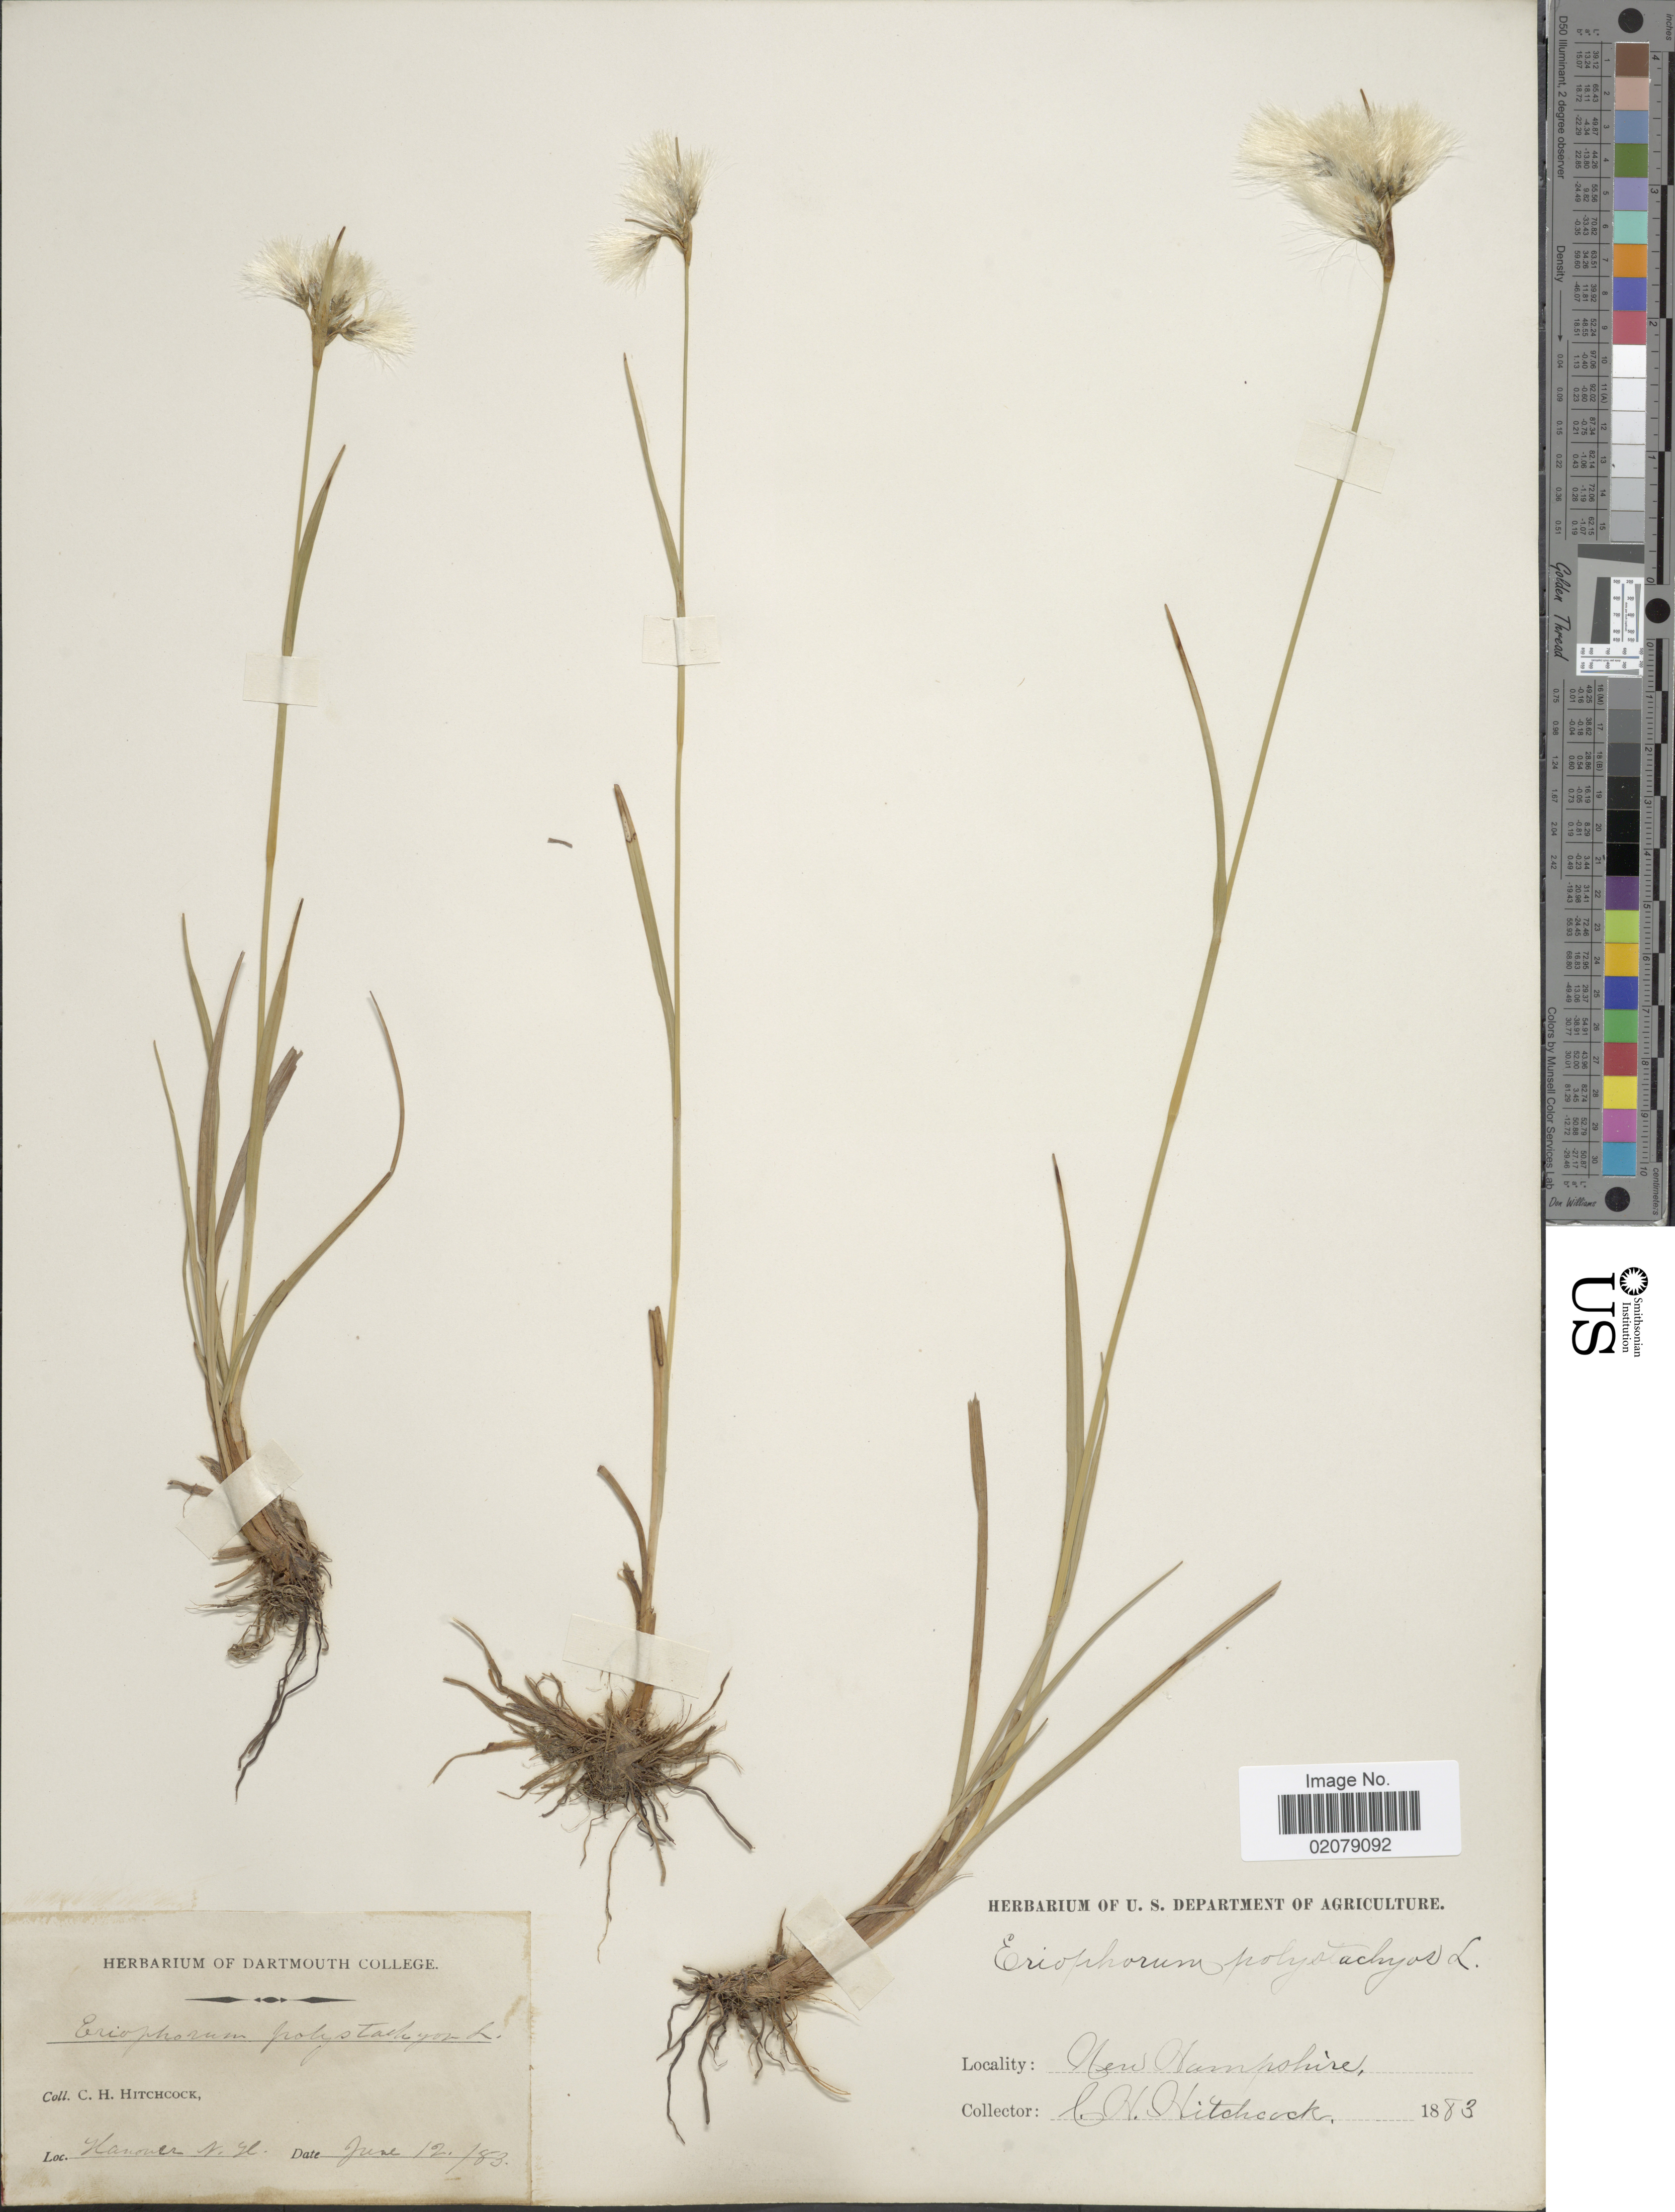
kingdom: Plantae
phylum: Tracheophyta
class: Liliopsida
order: Poales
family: Cyperaceae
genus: Eriophorum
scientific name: Eriophorum viridicarinatum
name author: (Englem.) Fernald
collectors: C. Hitchcock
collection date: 1883-06-12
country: United States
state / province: New Hampshire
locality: Hanover, N. H.